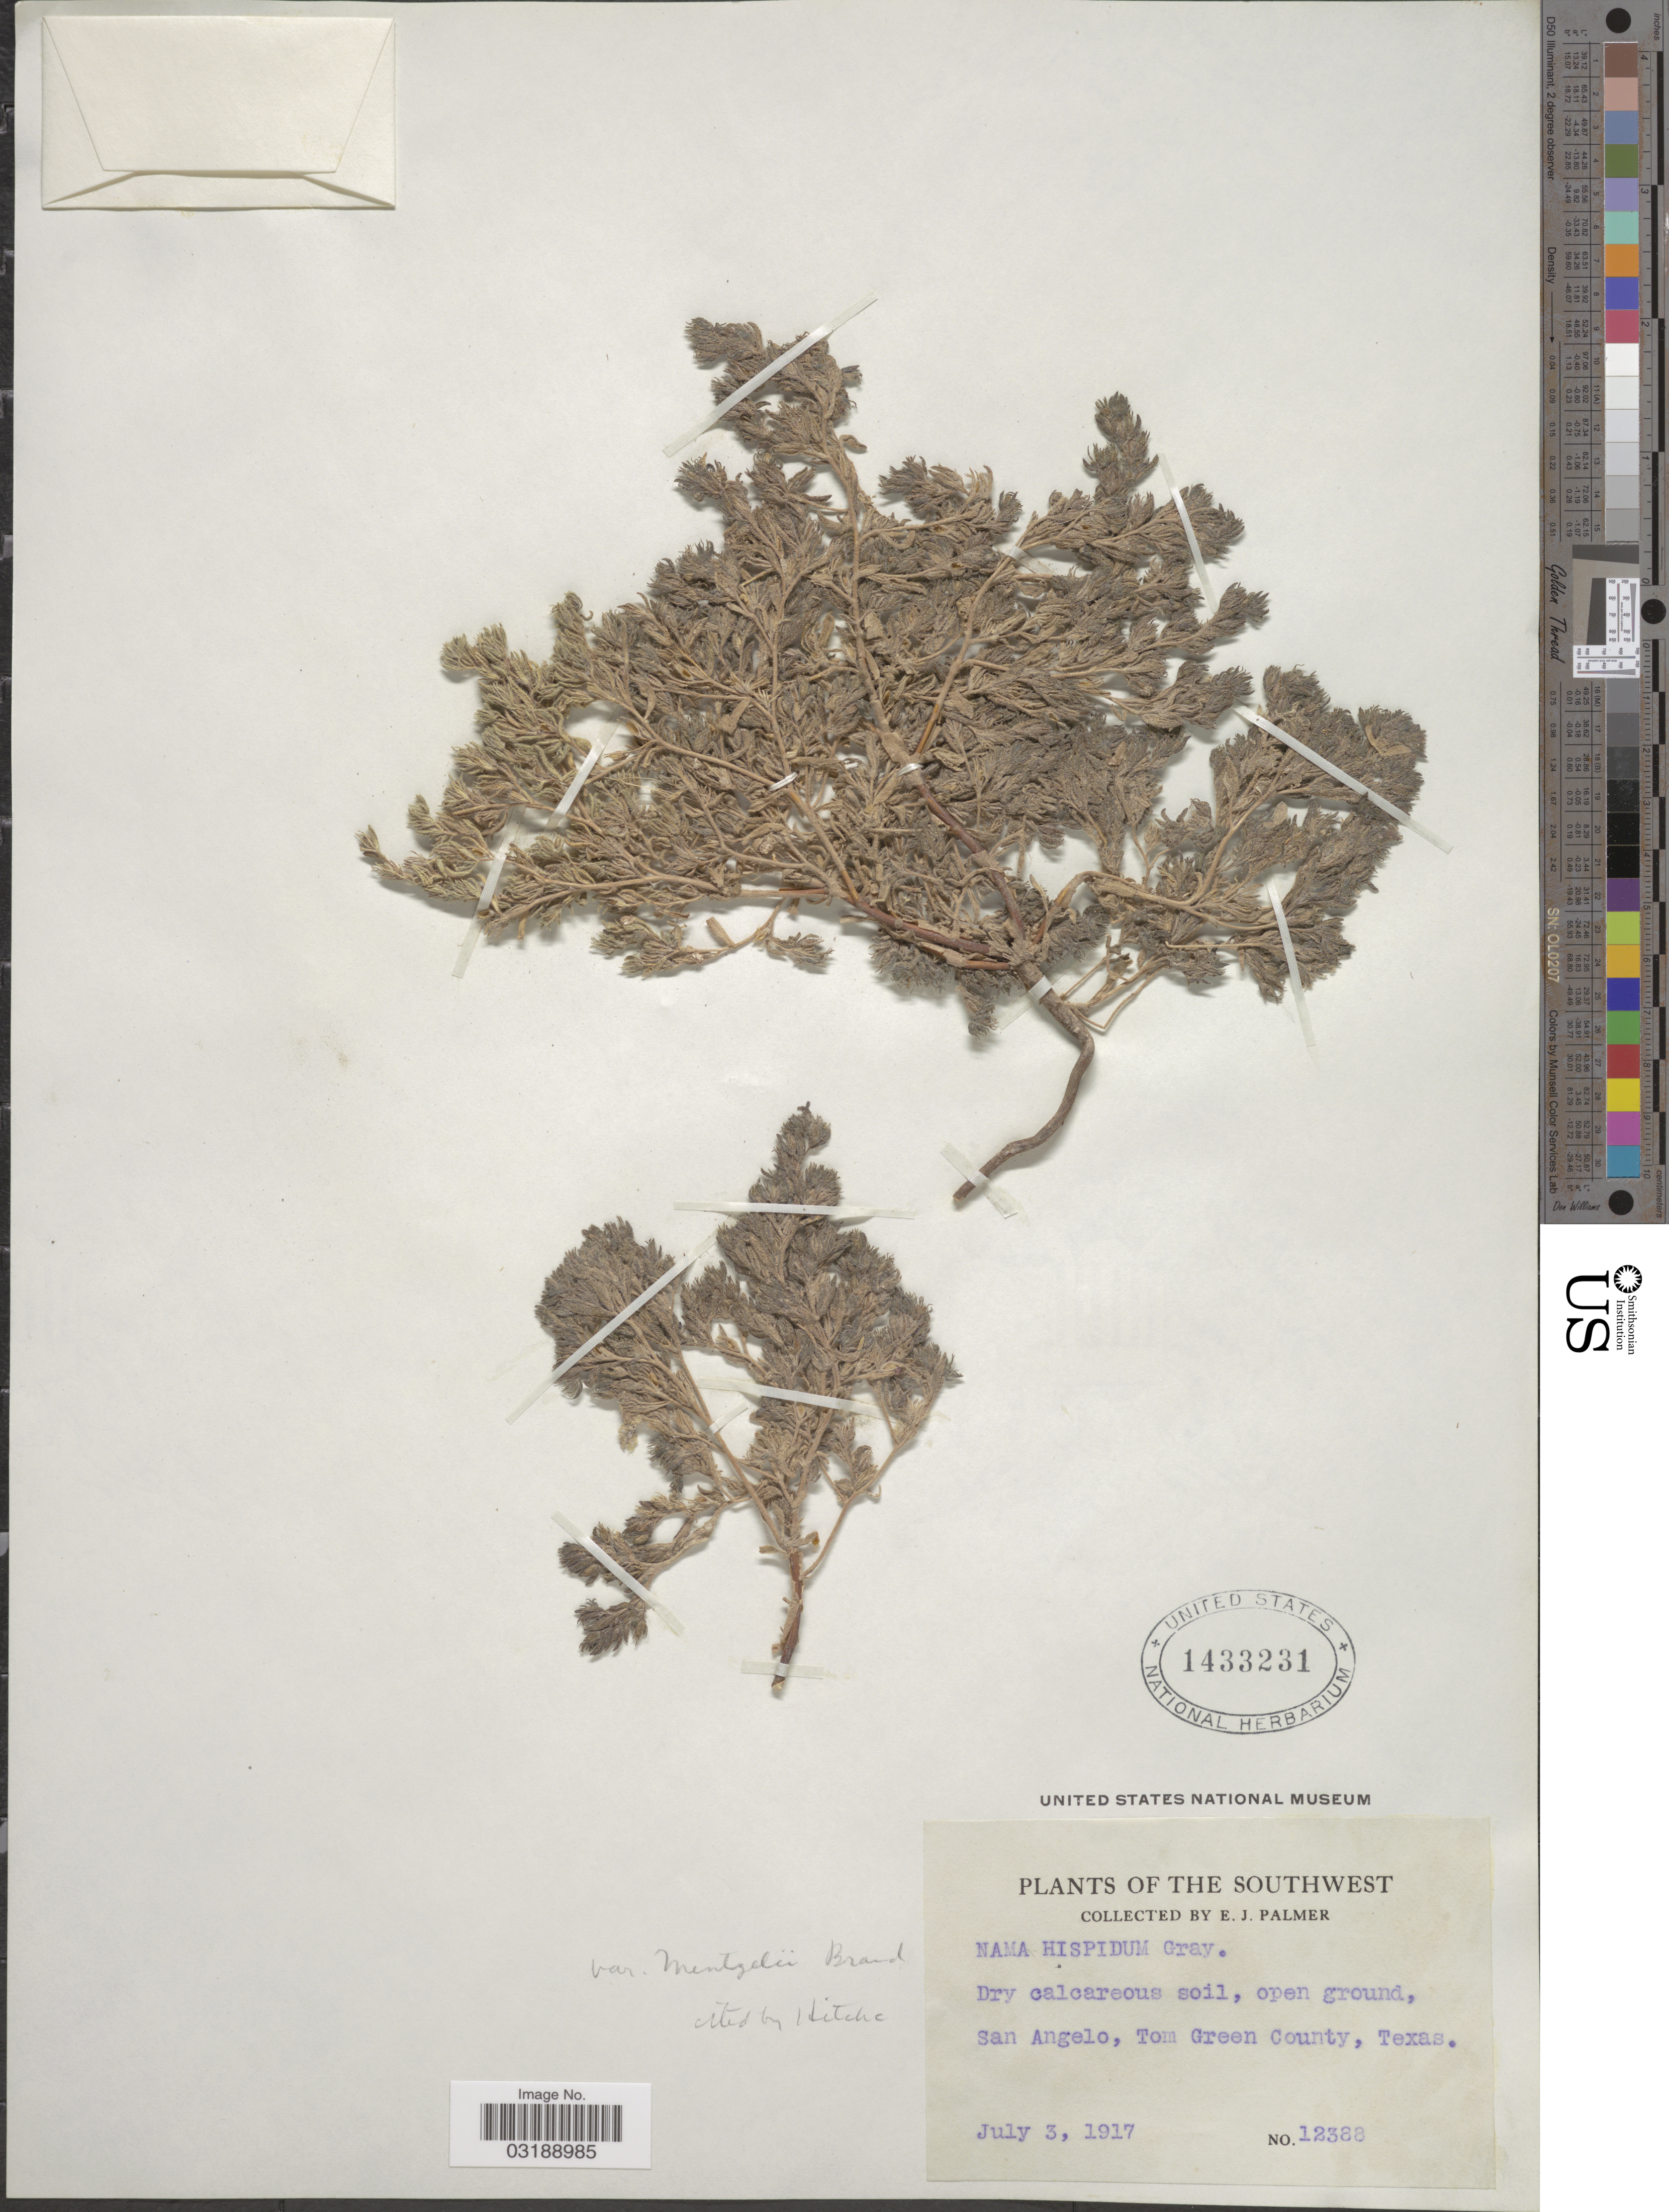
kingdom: Plantae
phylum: Tracheophyta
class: Magnoliopsida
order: Boraginales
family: Namaceae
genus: Nama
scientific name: Nama hispida var. mentzelii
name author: Brand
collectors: E. J. Palmer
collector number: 12388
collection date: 1917-07-03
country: United States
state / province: Texas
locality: The Southwest, San Angelo, Tom Green County.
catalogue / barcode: US 1433231